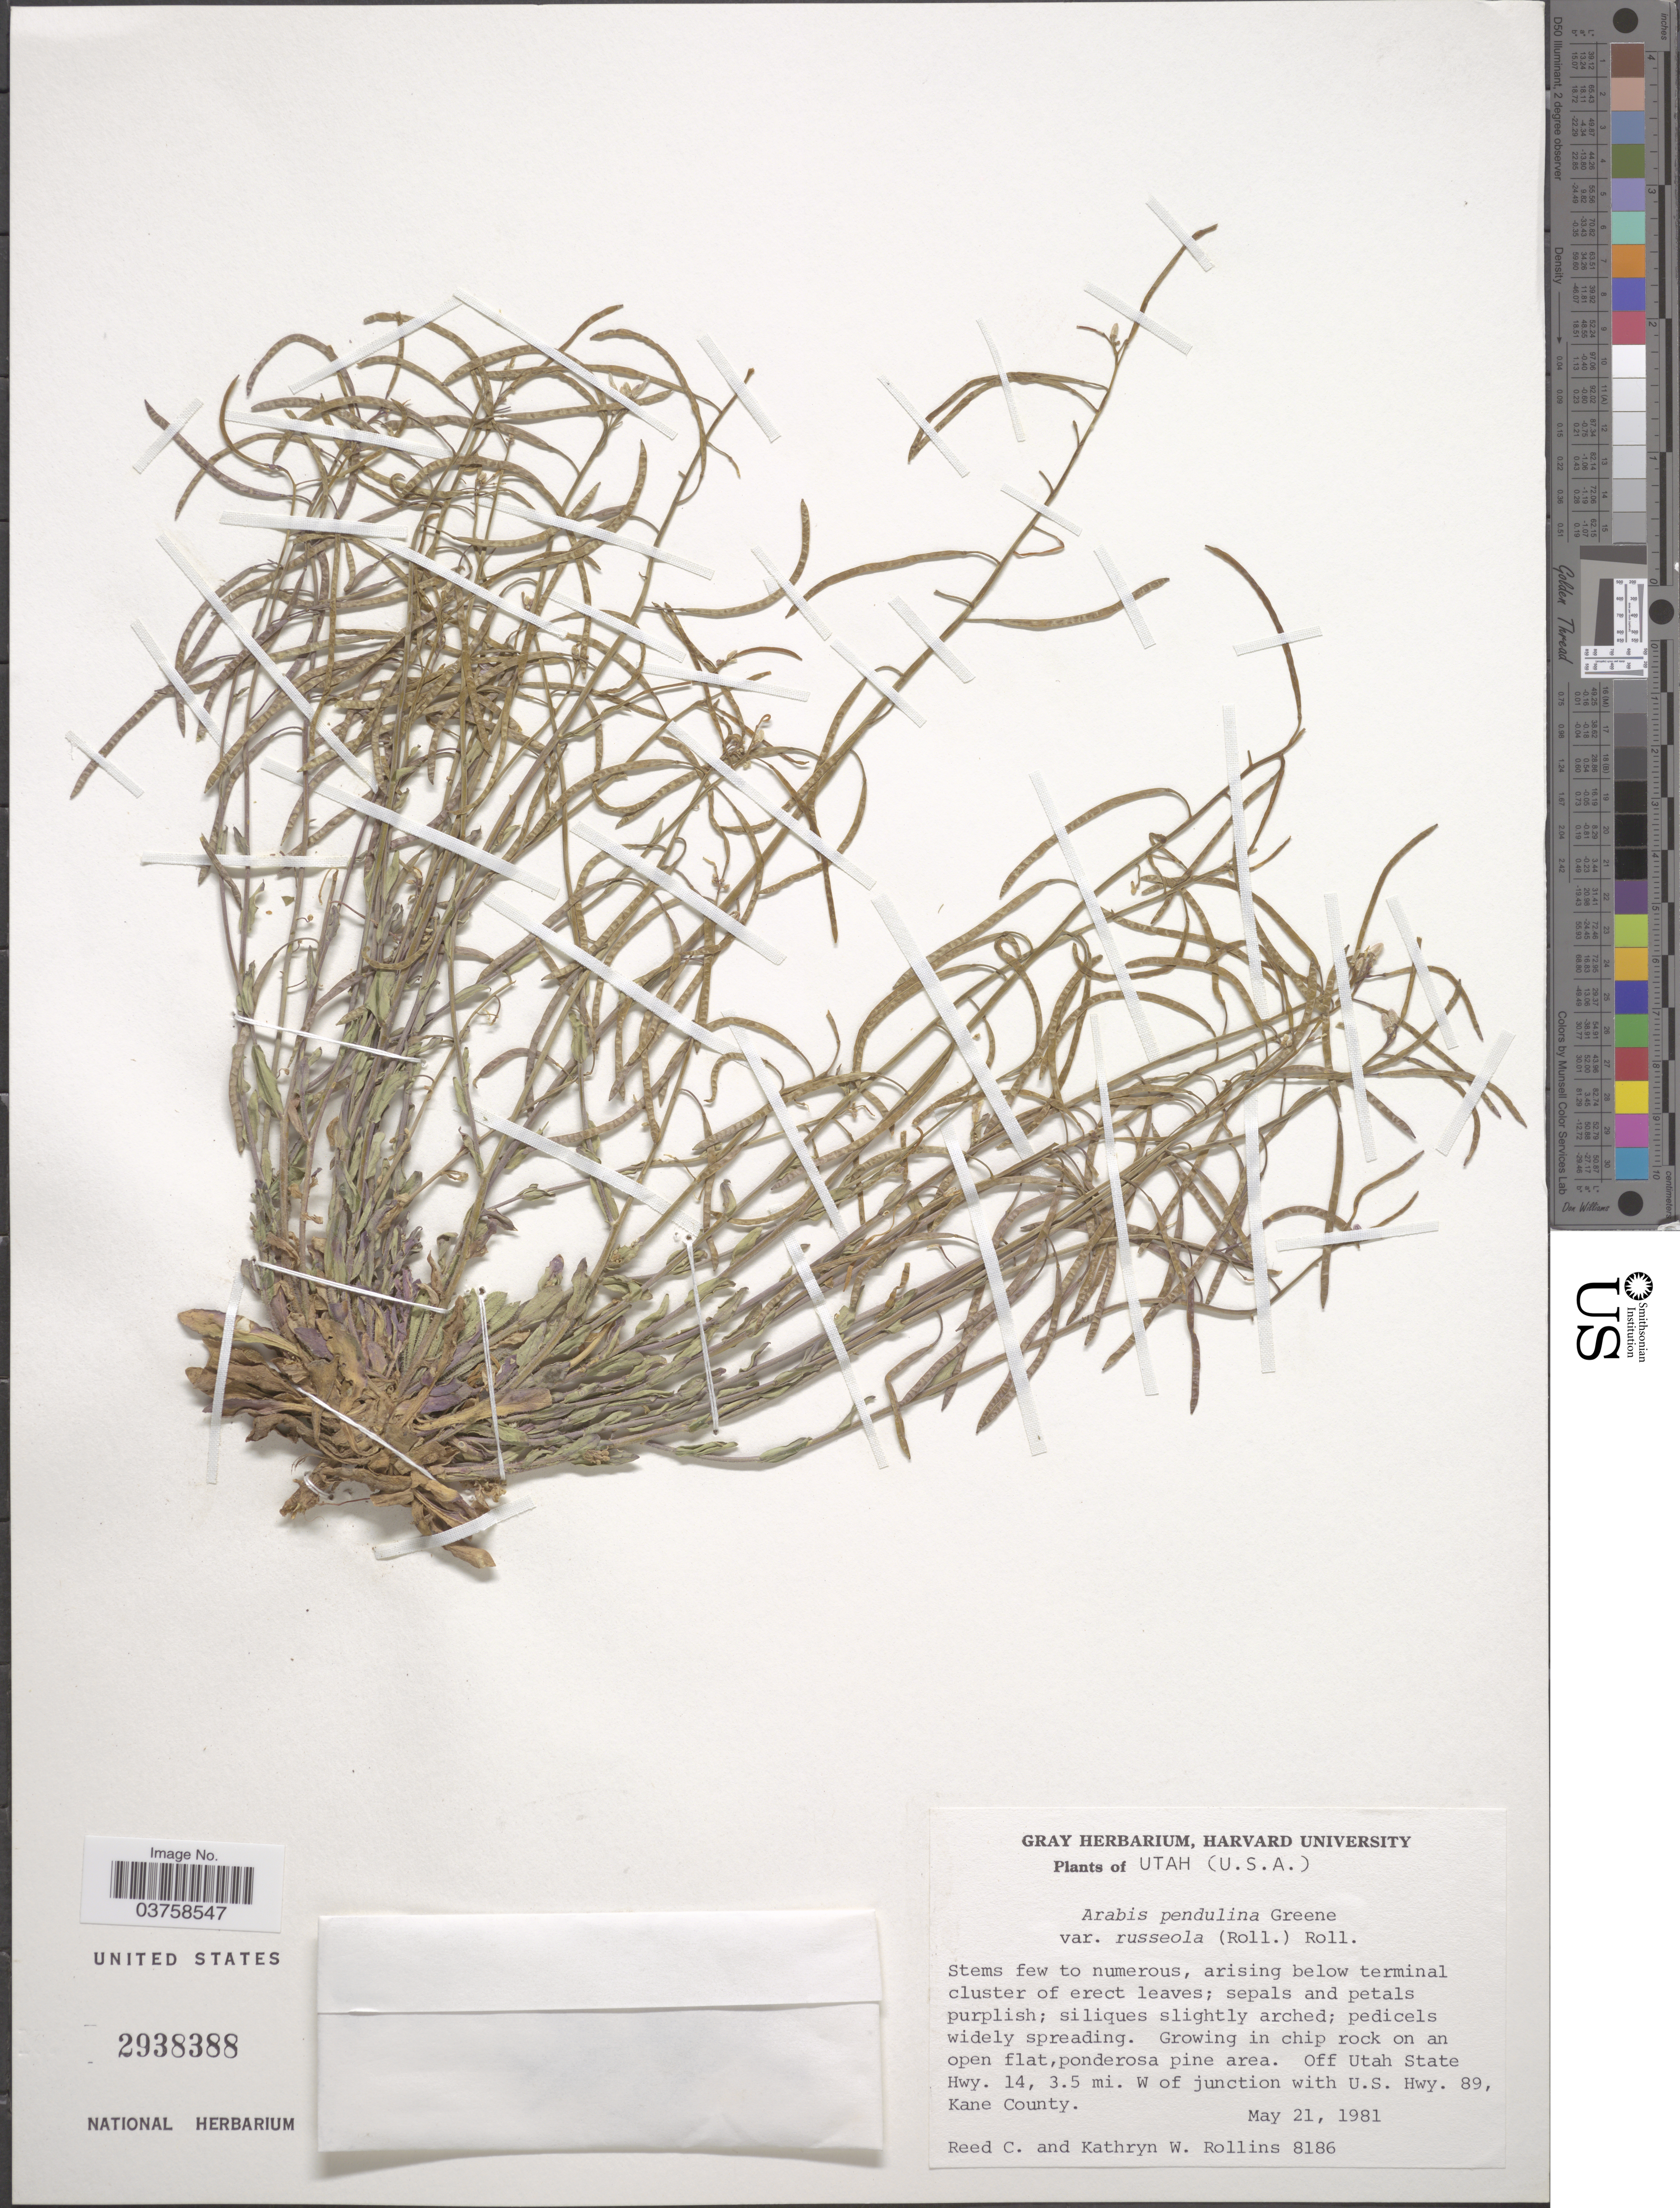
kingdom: Plantae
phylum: Tracheophyta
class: Magnoliopsida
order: Brassicales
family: Brassicaceae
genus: Arabis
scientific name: Arabis pendulina var. russeola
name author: (Rollins) Rollins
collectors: R. C. Rollins & K. W. Rollins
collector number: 8186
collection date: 1981-05-21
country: United States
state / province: Utah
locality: Off Utah State Hwy. 14, 3.5 mi. W of junction with U.S. Hwy. 89, Kane County.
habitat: growing in chip rock on an open flat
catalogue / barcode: US 2938388